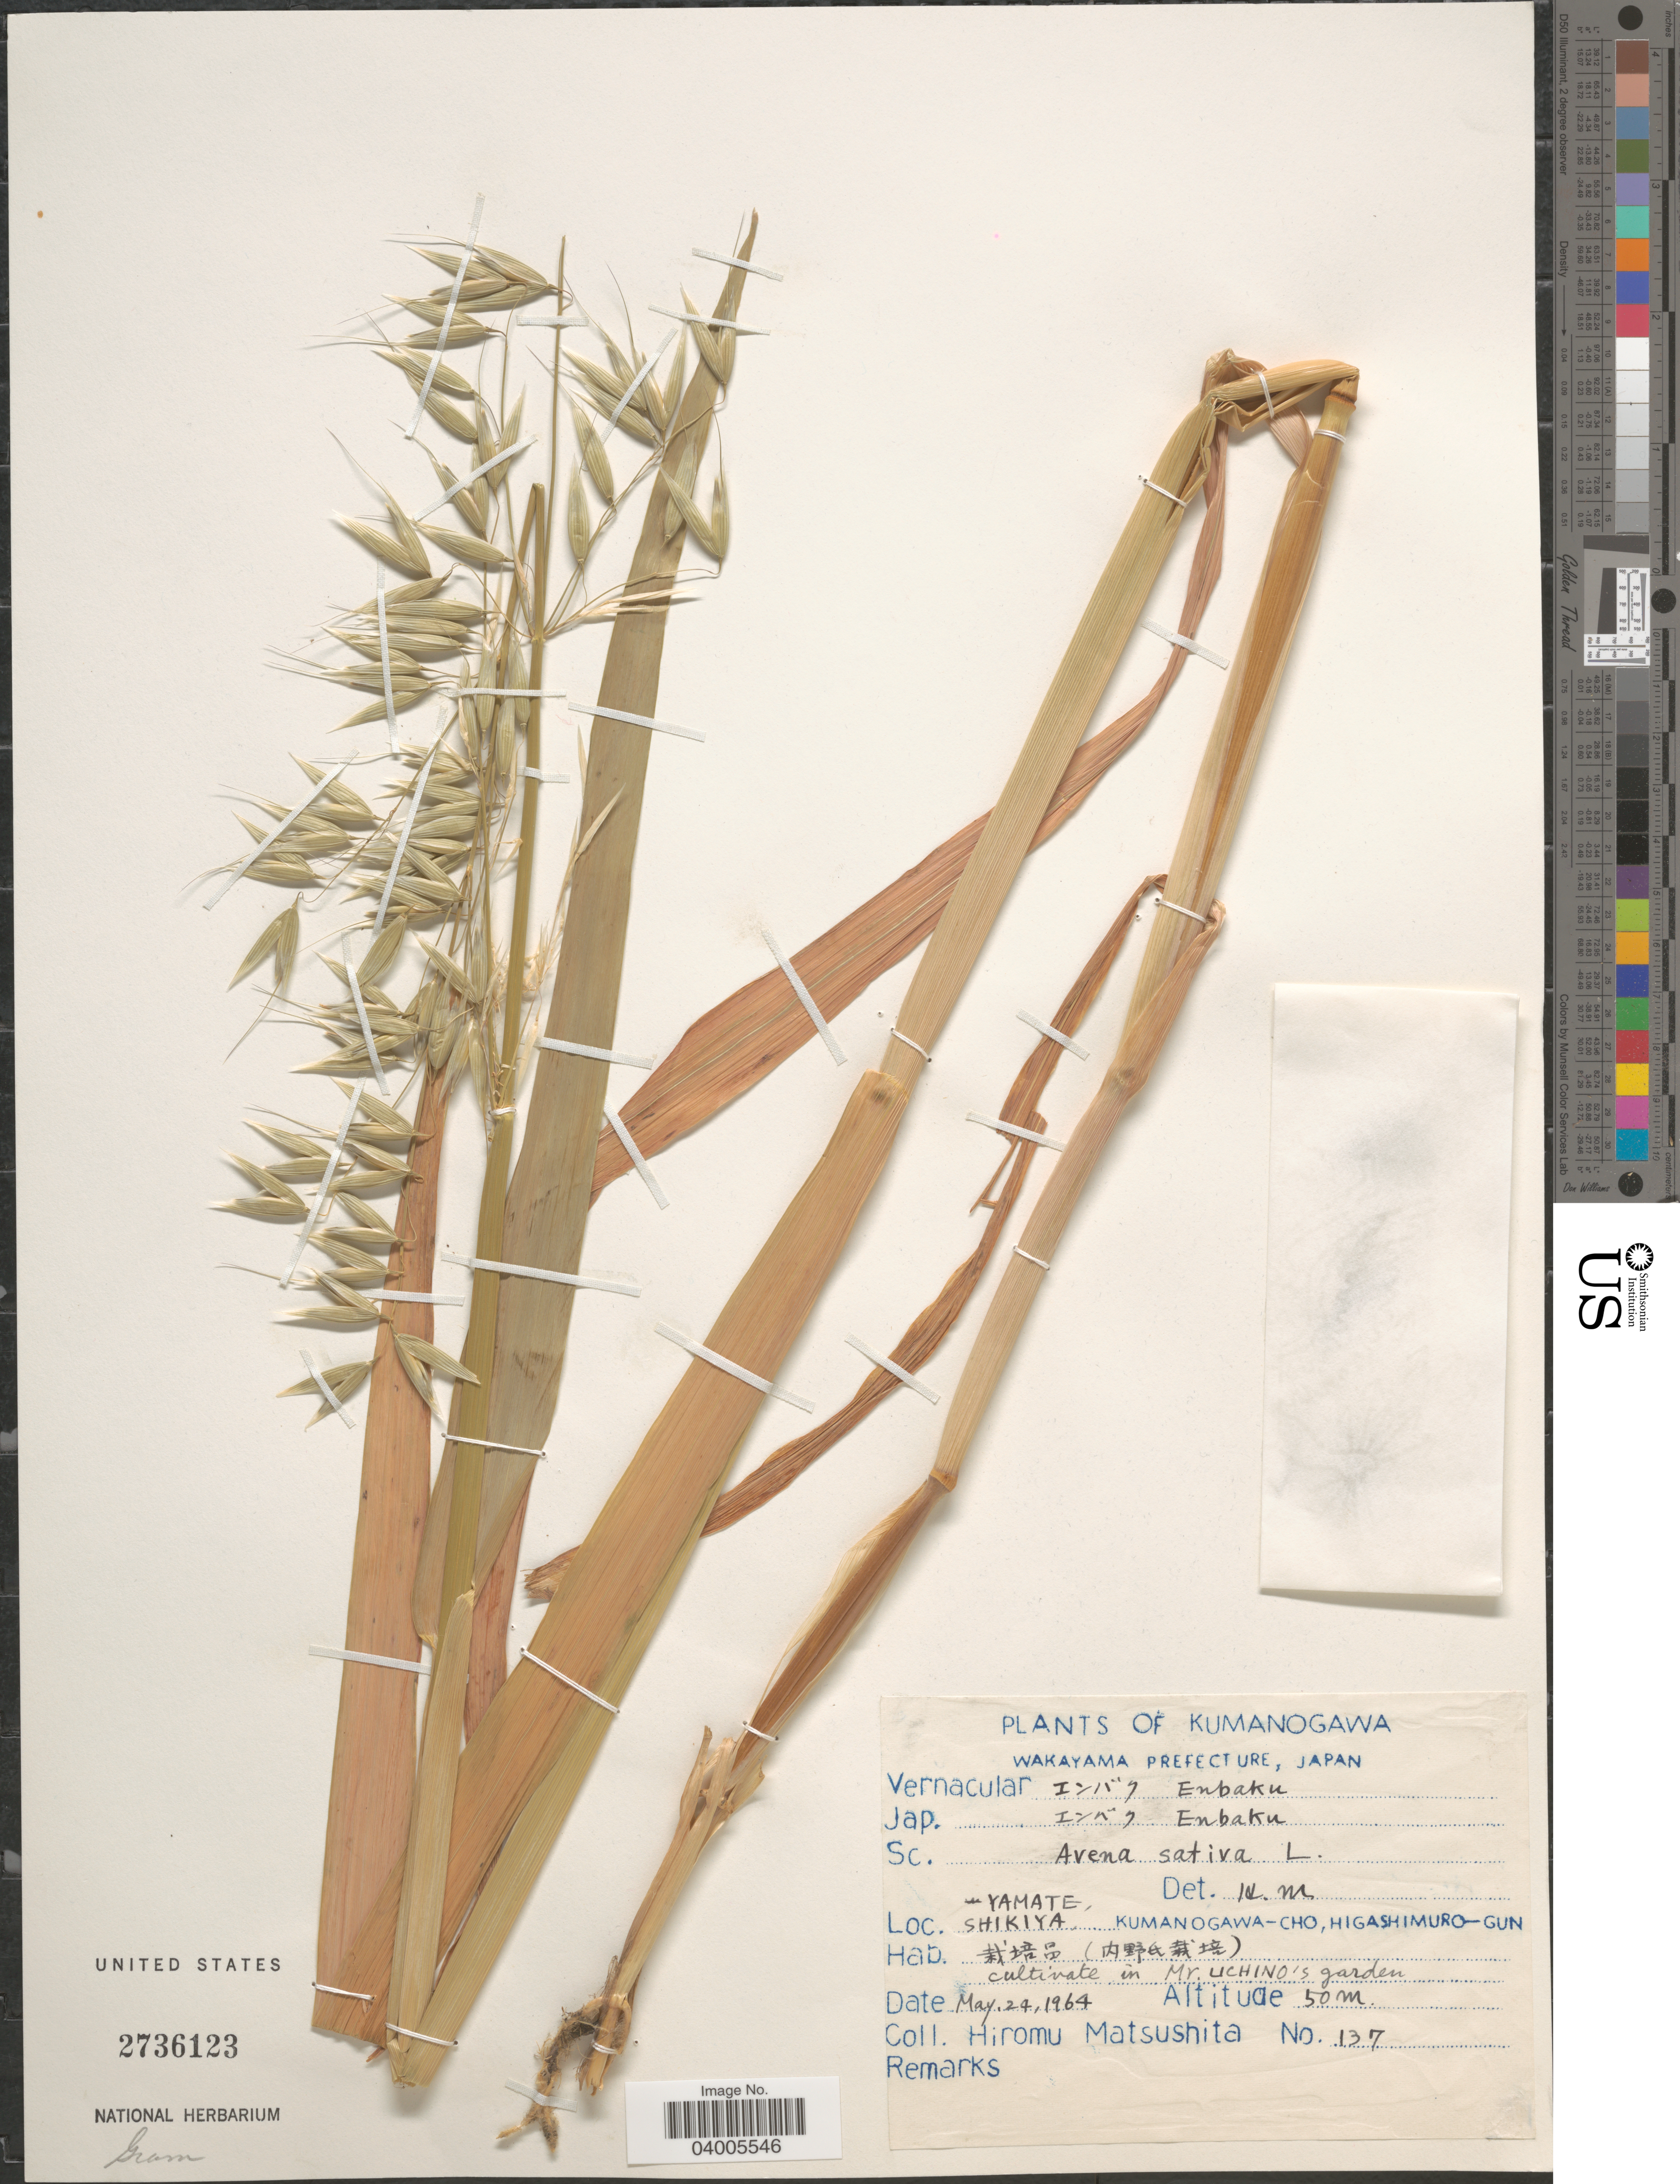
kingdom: Plantae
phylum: Tracheophyta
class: Liliopsida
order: Poales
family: Poaceae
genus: Avena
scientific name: Avena sativa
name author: L.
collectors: H. Matsushita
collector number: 137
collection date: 1964-05-24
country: Japan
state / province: Wakayama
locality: Kumanogawa. Wakayama Prefecture. Yamate, Shikiya, Kumanogawa-Cho, Higashimuro-Gun. In Mr. Uchino's garden.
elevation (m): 50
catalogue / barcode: US 2736123